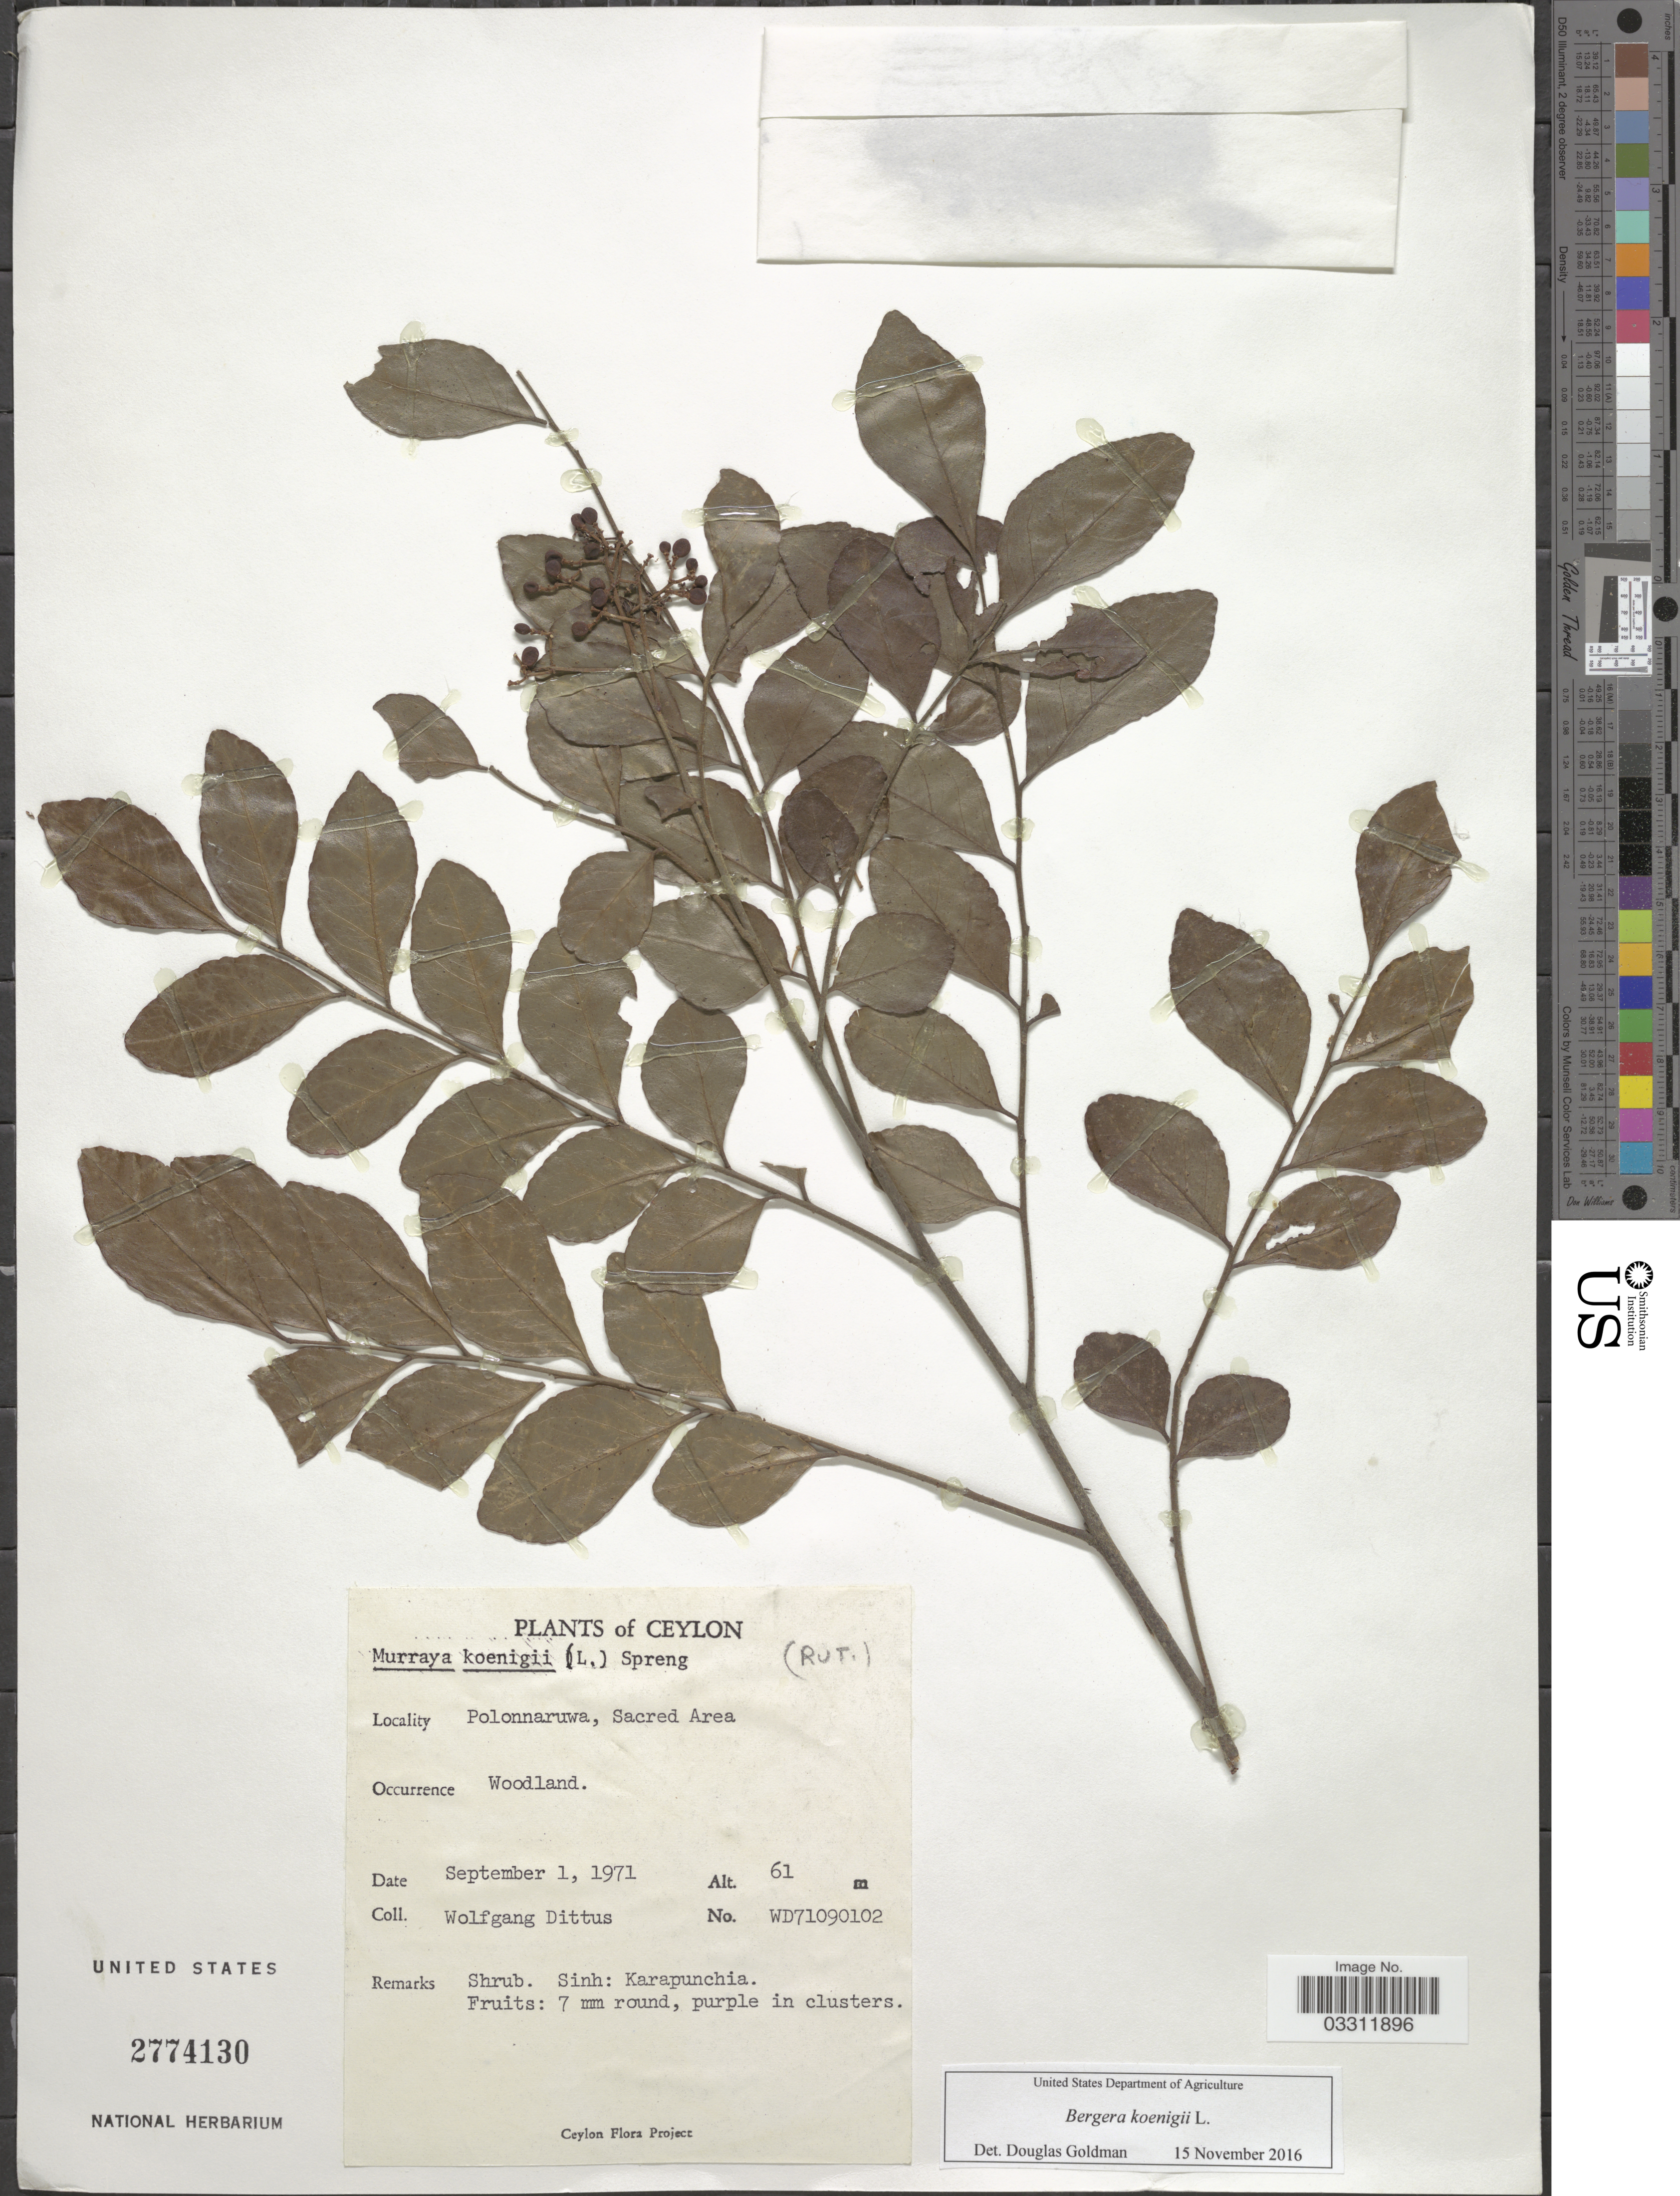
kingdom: Plantae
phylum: Tracheophyta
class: Magnoliopsida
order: Sapindales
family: Rutaceae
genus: Bergera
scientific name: Bergera koenigii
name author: L.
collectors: W. Dittus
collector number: WD71090102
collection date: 1971-09-01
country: Sri Lanka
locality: Ceylon. Polonnaruwa, Sacred Area.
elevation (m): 61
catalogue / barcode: US 2774130